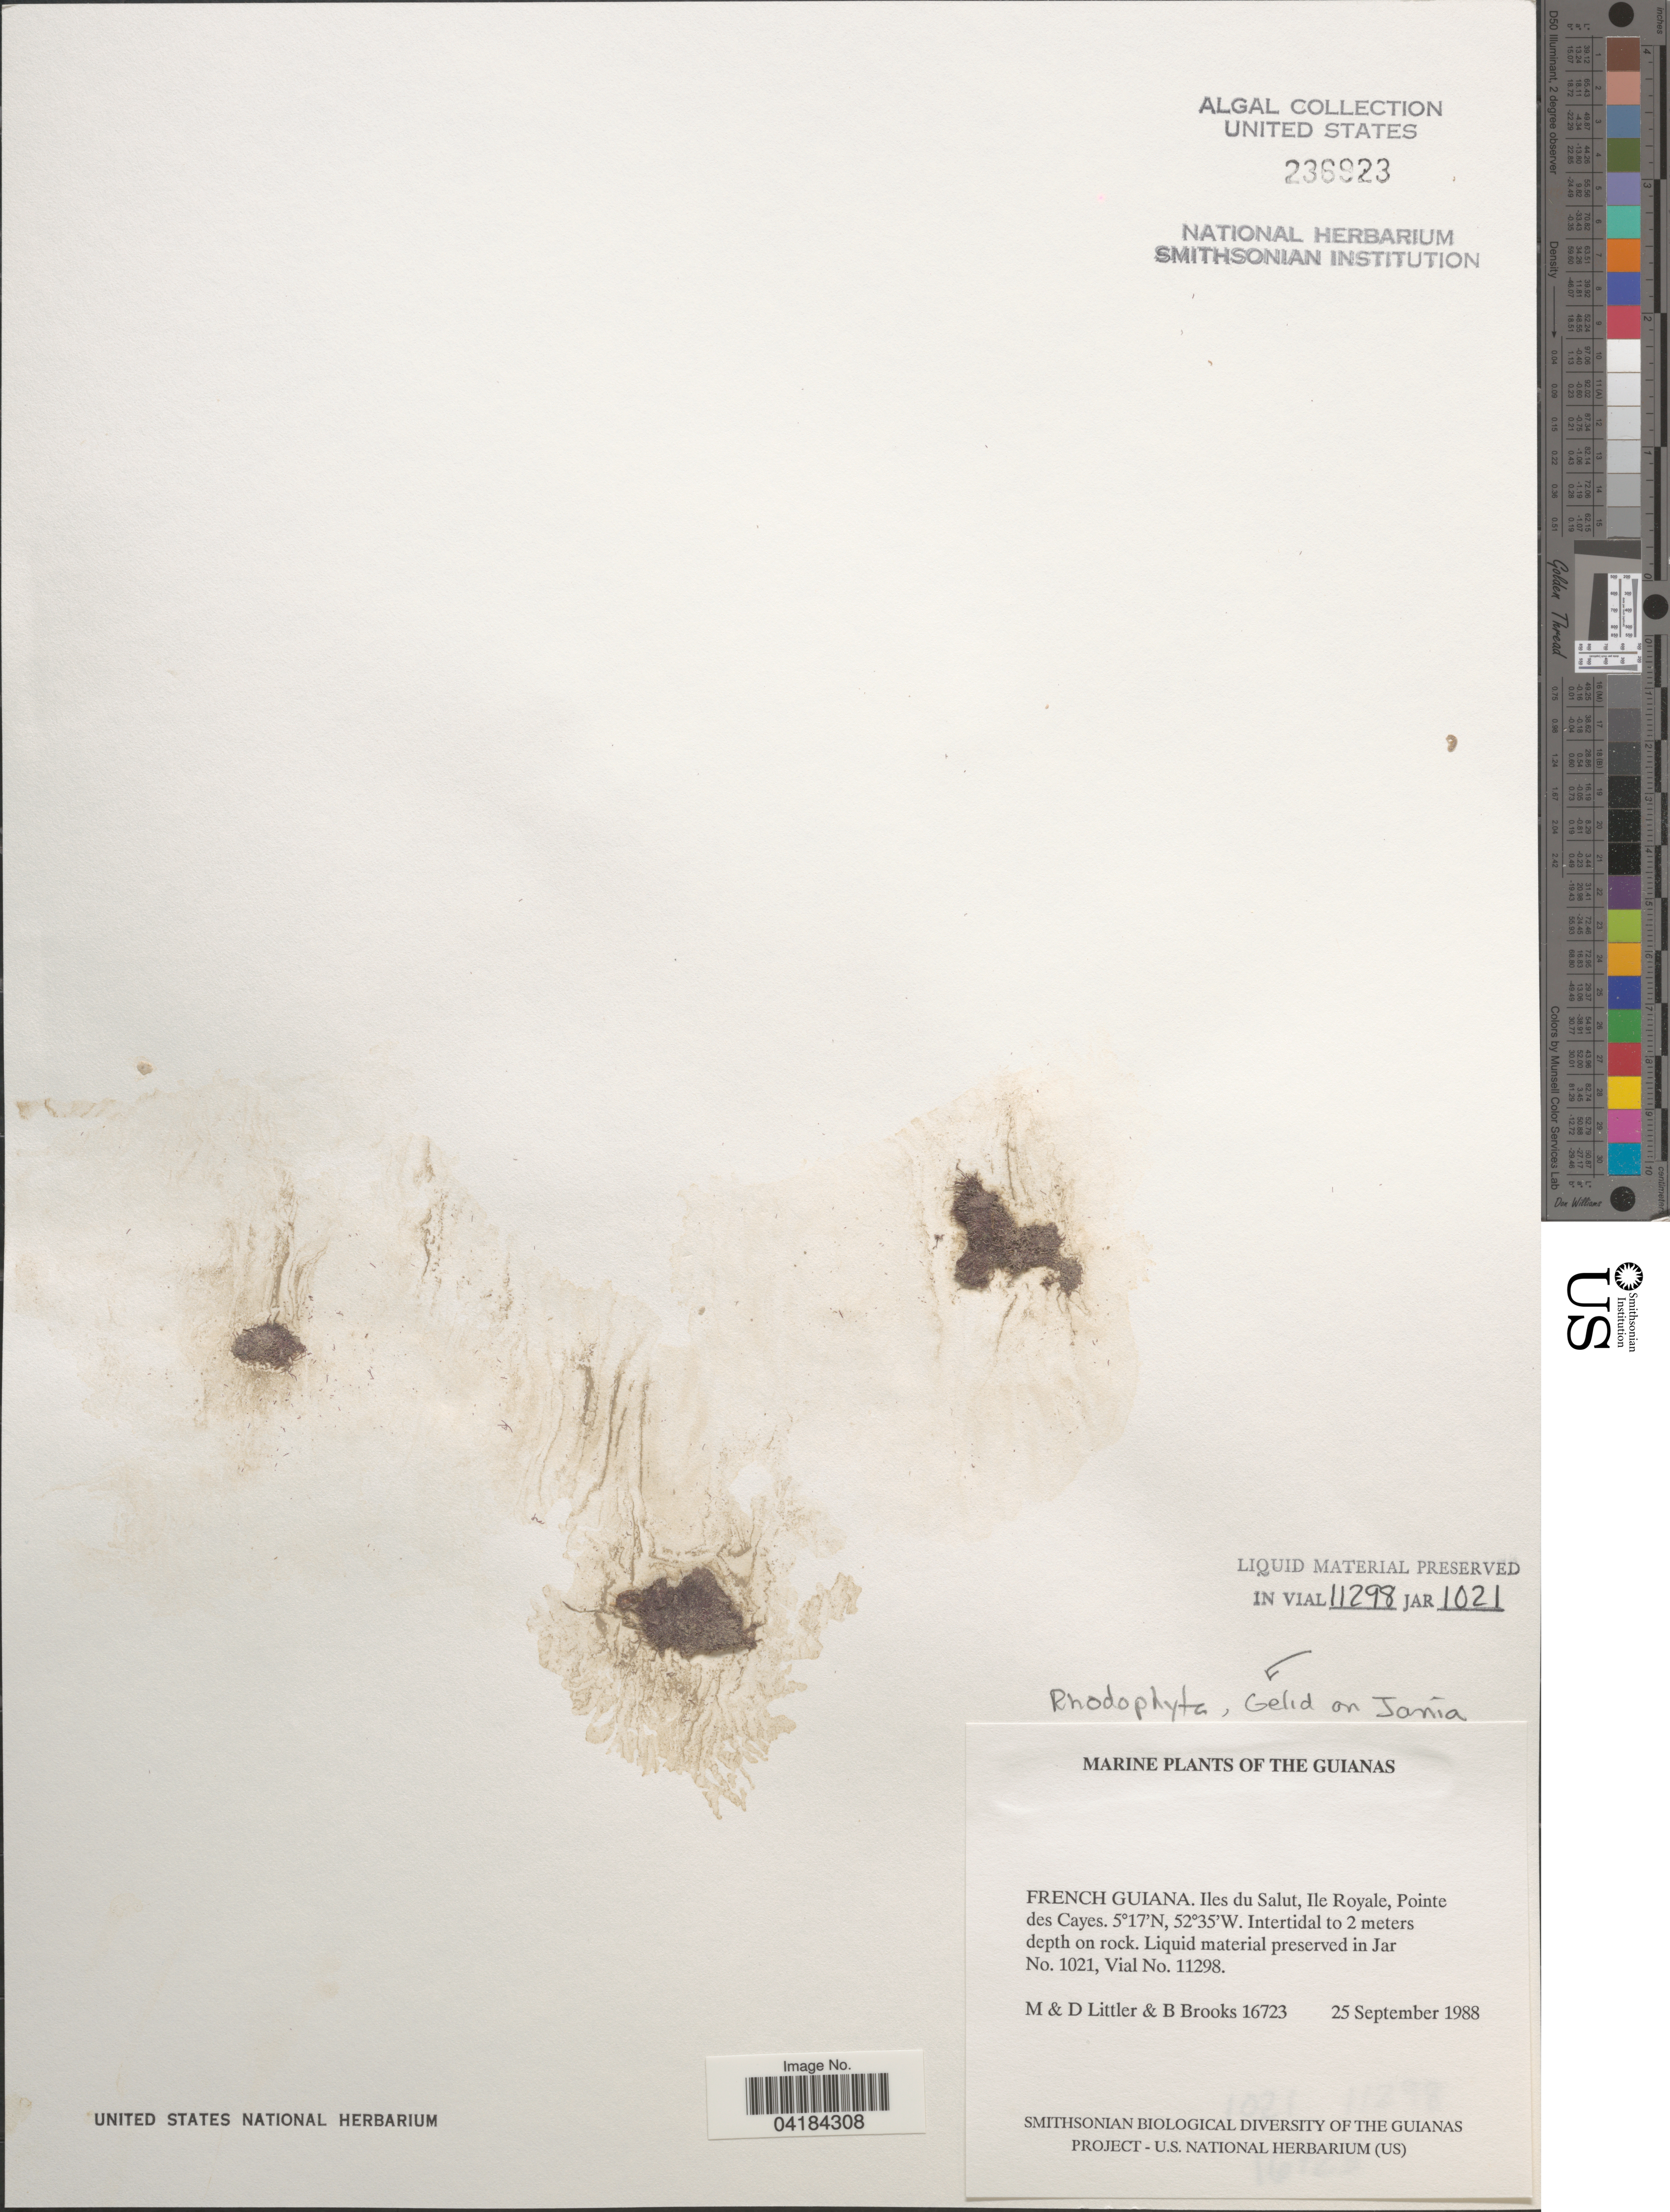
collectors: M. Littler, D. S. Littler & B. Brooks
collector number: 116723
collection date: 1988-09-25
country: French Guiana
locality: The Guianas. Iles du Salut, Ile Royale, Pointe des Cayes.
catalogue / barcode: US 236923